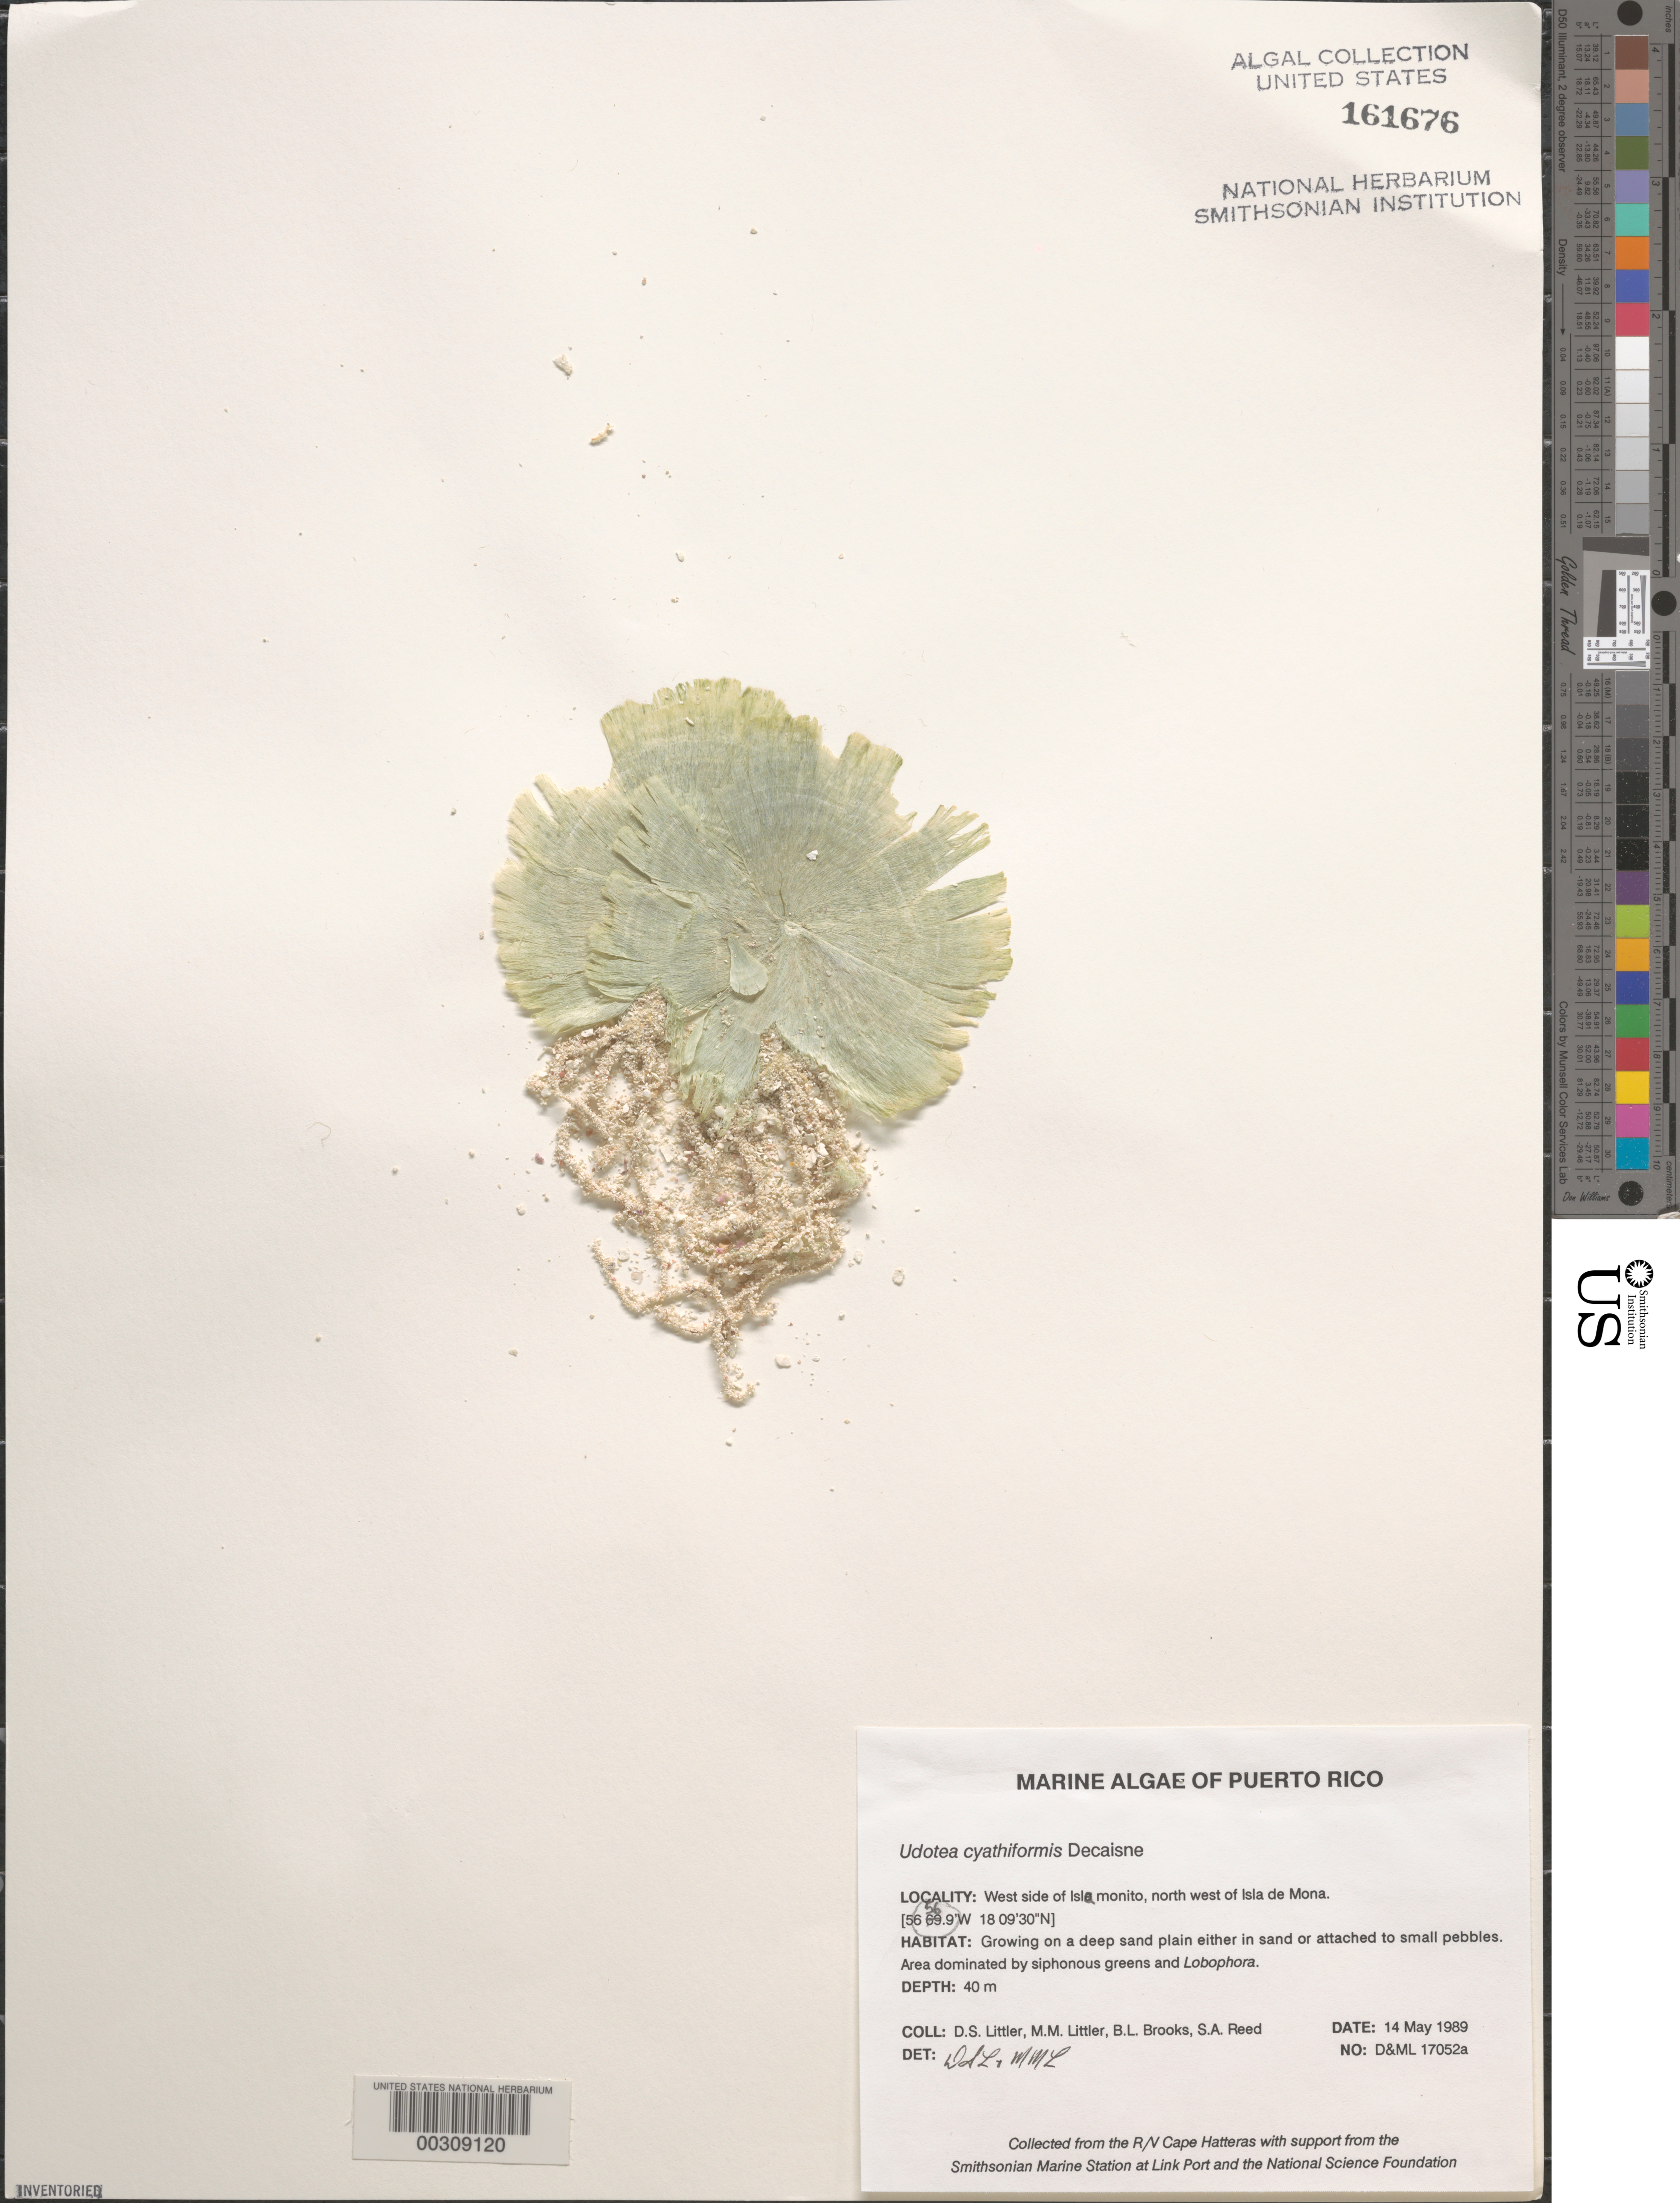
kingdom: Plantae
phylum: Chlorophyta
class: Ulvophyceae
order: Bryopsidales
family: Udoteaceae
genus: Udotea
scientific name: Udotea cyathiformis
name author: Decne.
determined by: Littler, D. S.; Littler, M. M.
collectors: D. S. Littler, M. M. Littler, B. Brooks & S. Reed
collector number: D&ML 17052a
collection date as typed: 14 May 1989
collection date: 1989-05-14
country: Puerto Rico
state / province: Mayaguez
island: Isla de Mona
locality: Isla Monito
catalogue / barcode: US 161676